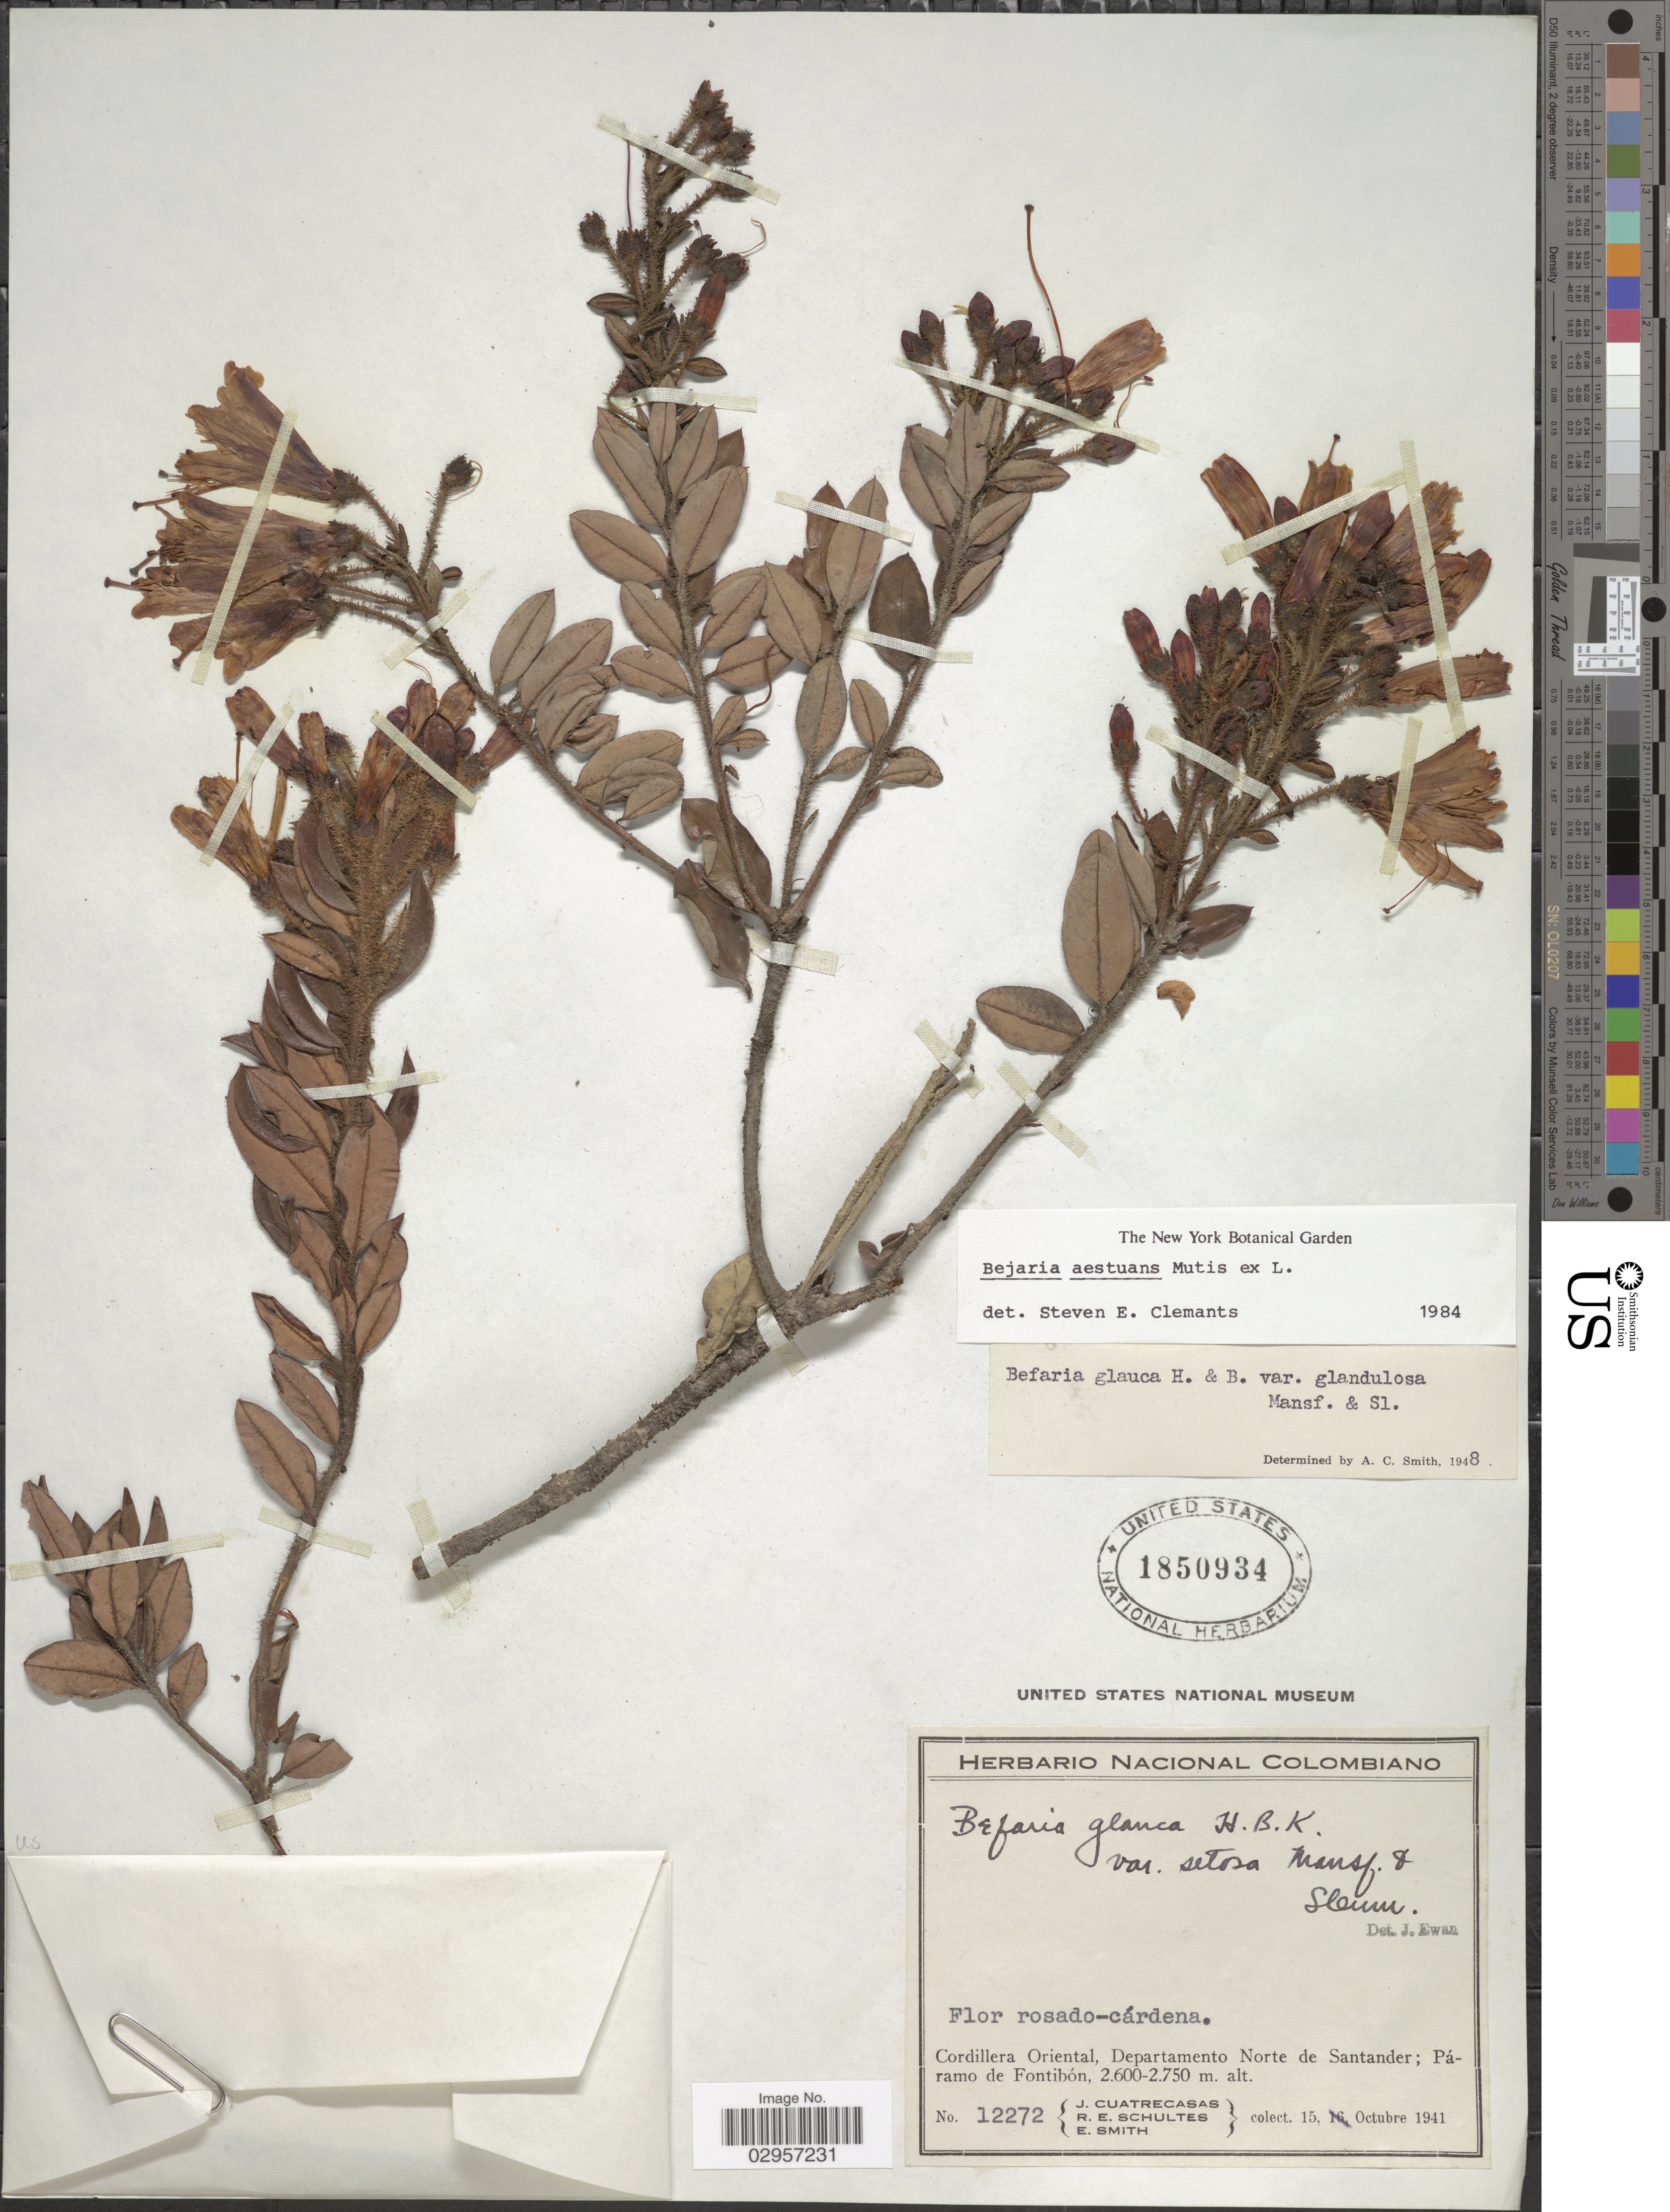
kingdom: Plantae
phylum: Tracheophyta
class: Magnoliopsida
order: Ericales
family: Ericaceae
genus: Befaria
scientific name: Befaria aestuans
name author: Mutis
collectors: J. Cuatrecasas, R. E. Schultes & E. Smith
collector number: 12272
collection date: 1941-10-15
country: Colombia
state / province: Norte de Santander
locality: Cordillera Oriental, Departamento Norte de Santander; Páramo de Fontibón.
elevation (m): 2600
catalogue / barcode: US 1850934